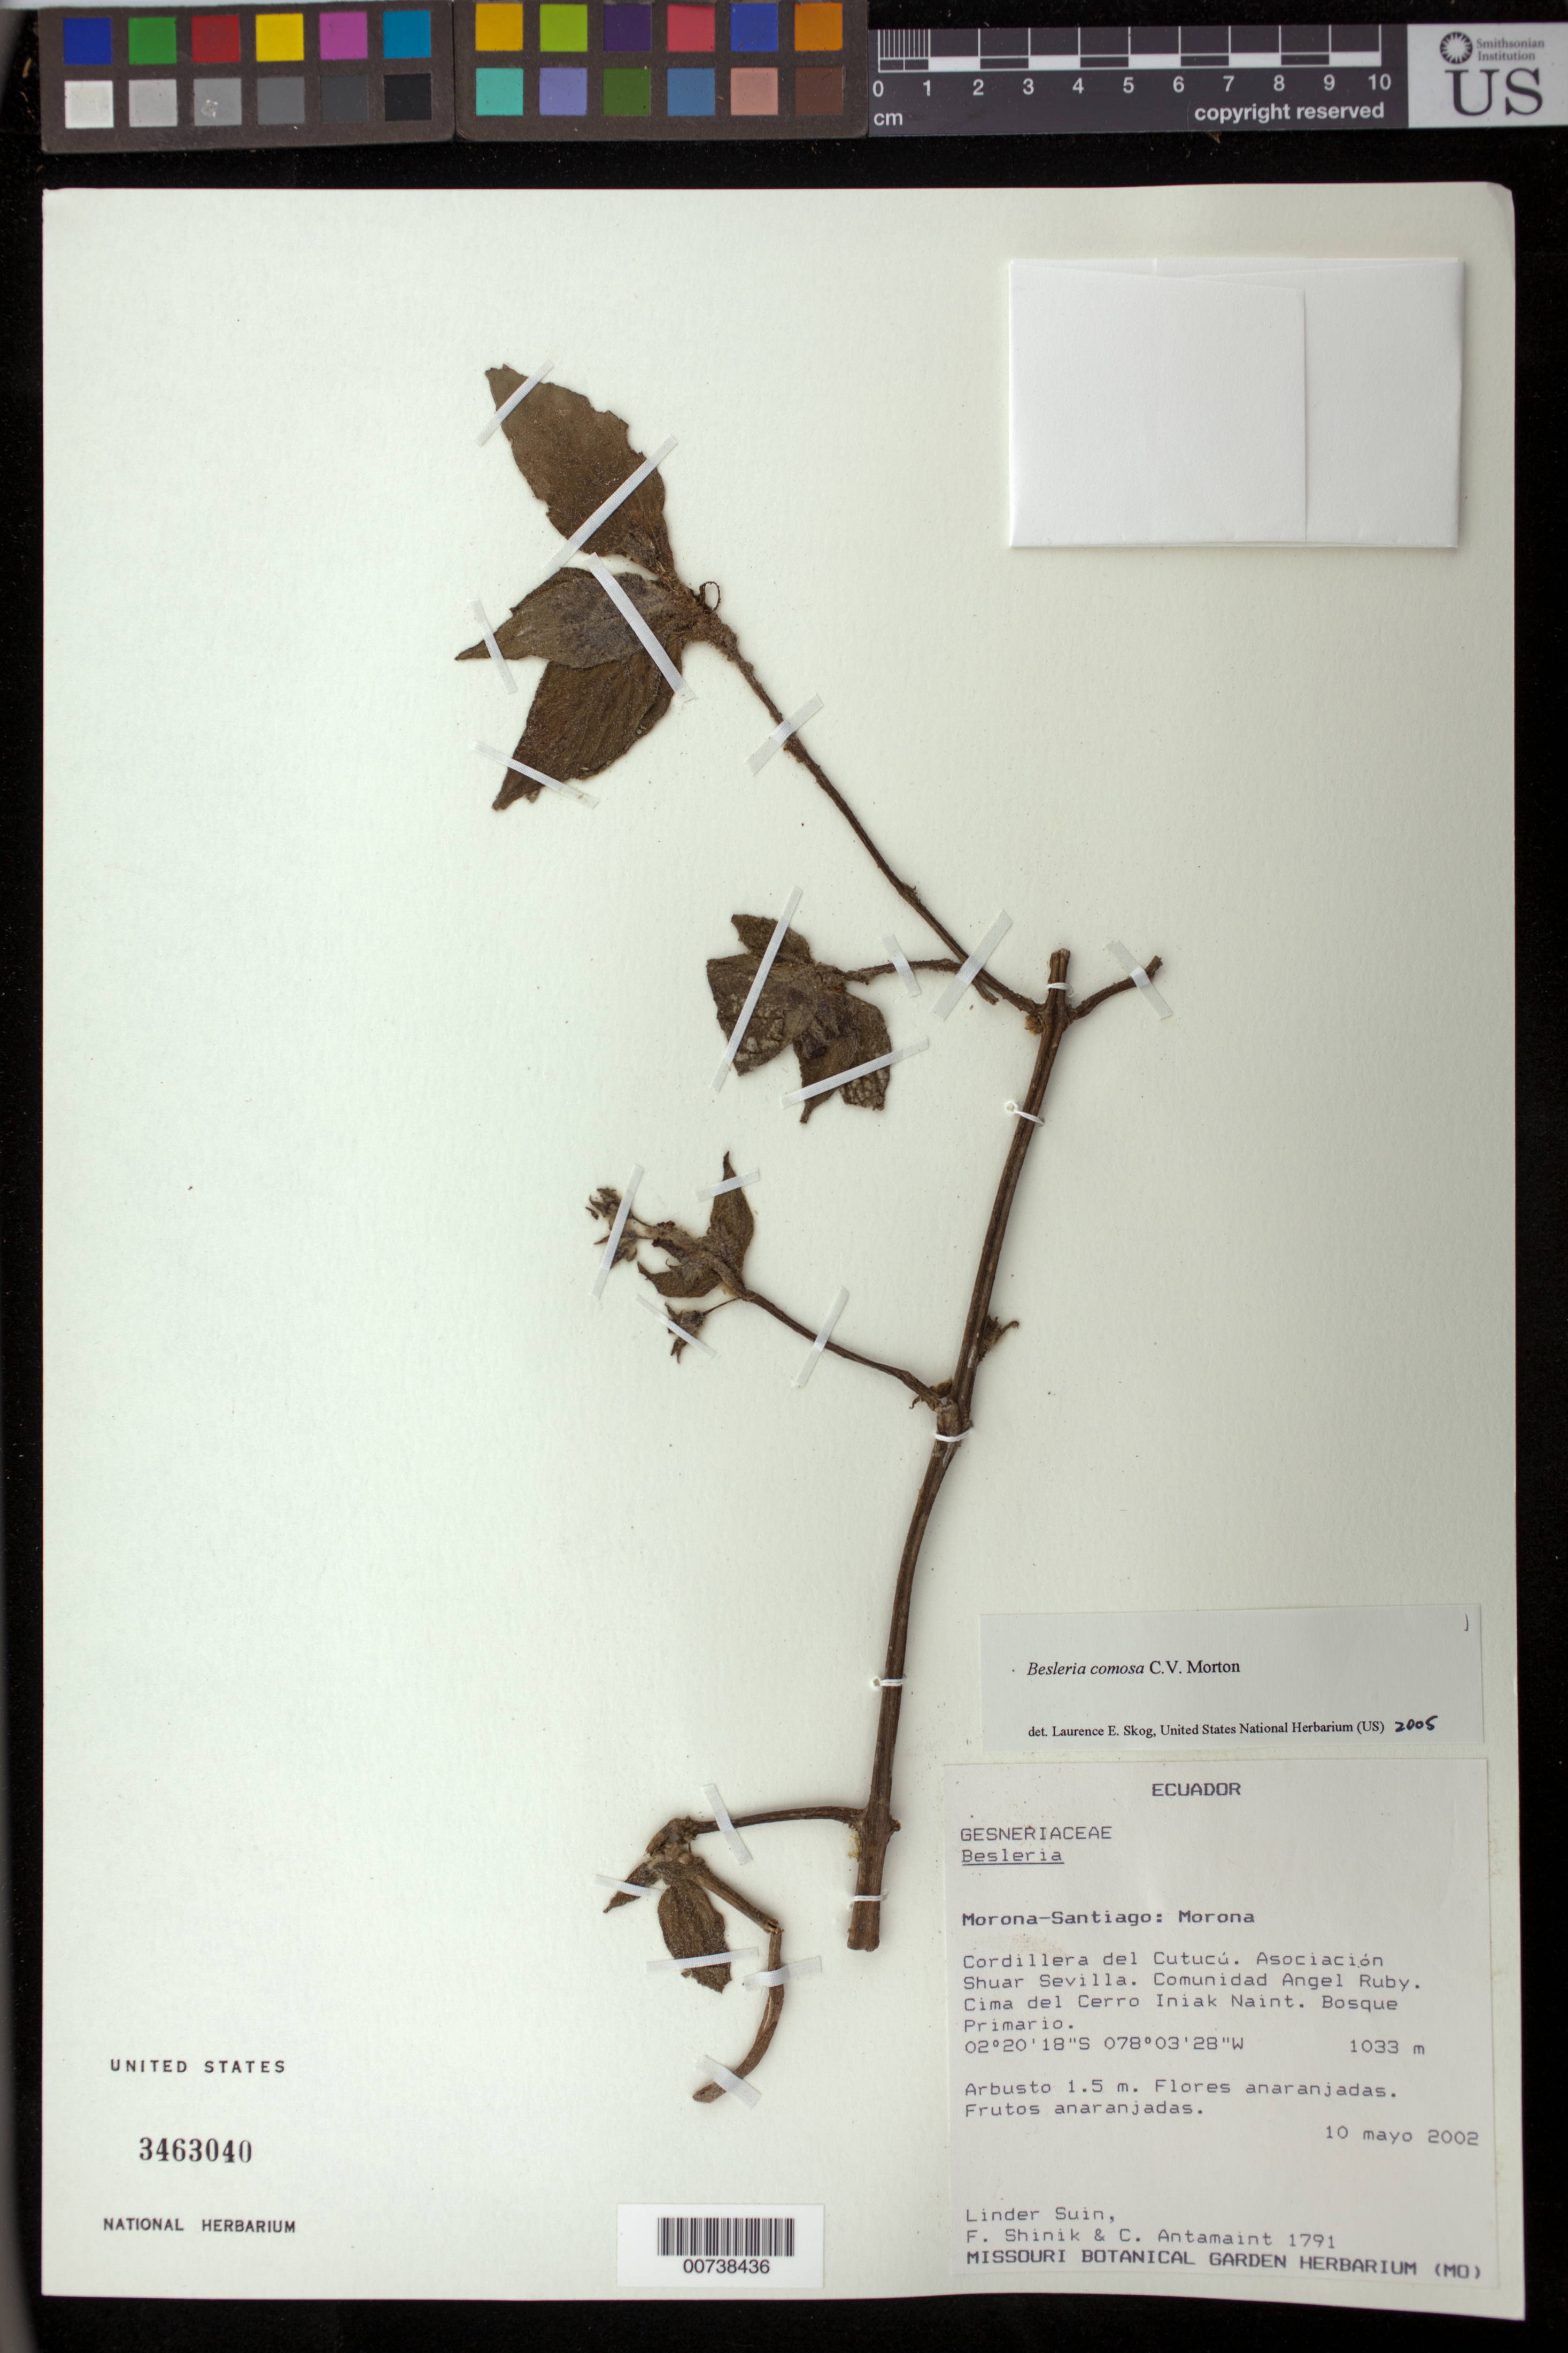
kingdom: Plantae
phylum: Tracheophyta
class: Magnoliopsida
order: Lamiales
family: Gesneriaceae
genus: Besleria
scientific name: Besleria comosa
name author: C.V. Morton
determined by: Skog, Laurence E.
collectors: L. Suin, F. Shinik & C. Antamaint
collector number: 1791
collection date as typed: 10 May 2002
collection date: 2002-05-10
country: Ecuador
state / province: Morona-Santiago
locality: Morona-Santiago: Morona. Cordillera del Cutucú. Asociación Shuar Sevilla. Comunidad Angel Ruby. Cima del Cerro Iniak Naint.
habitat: Bosque Primario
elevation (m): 1033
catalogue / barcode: US 3463040